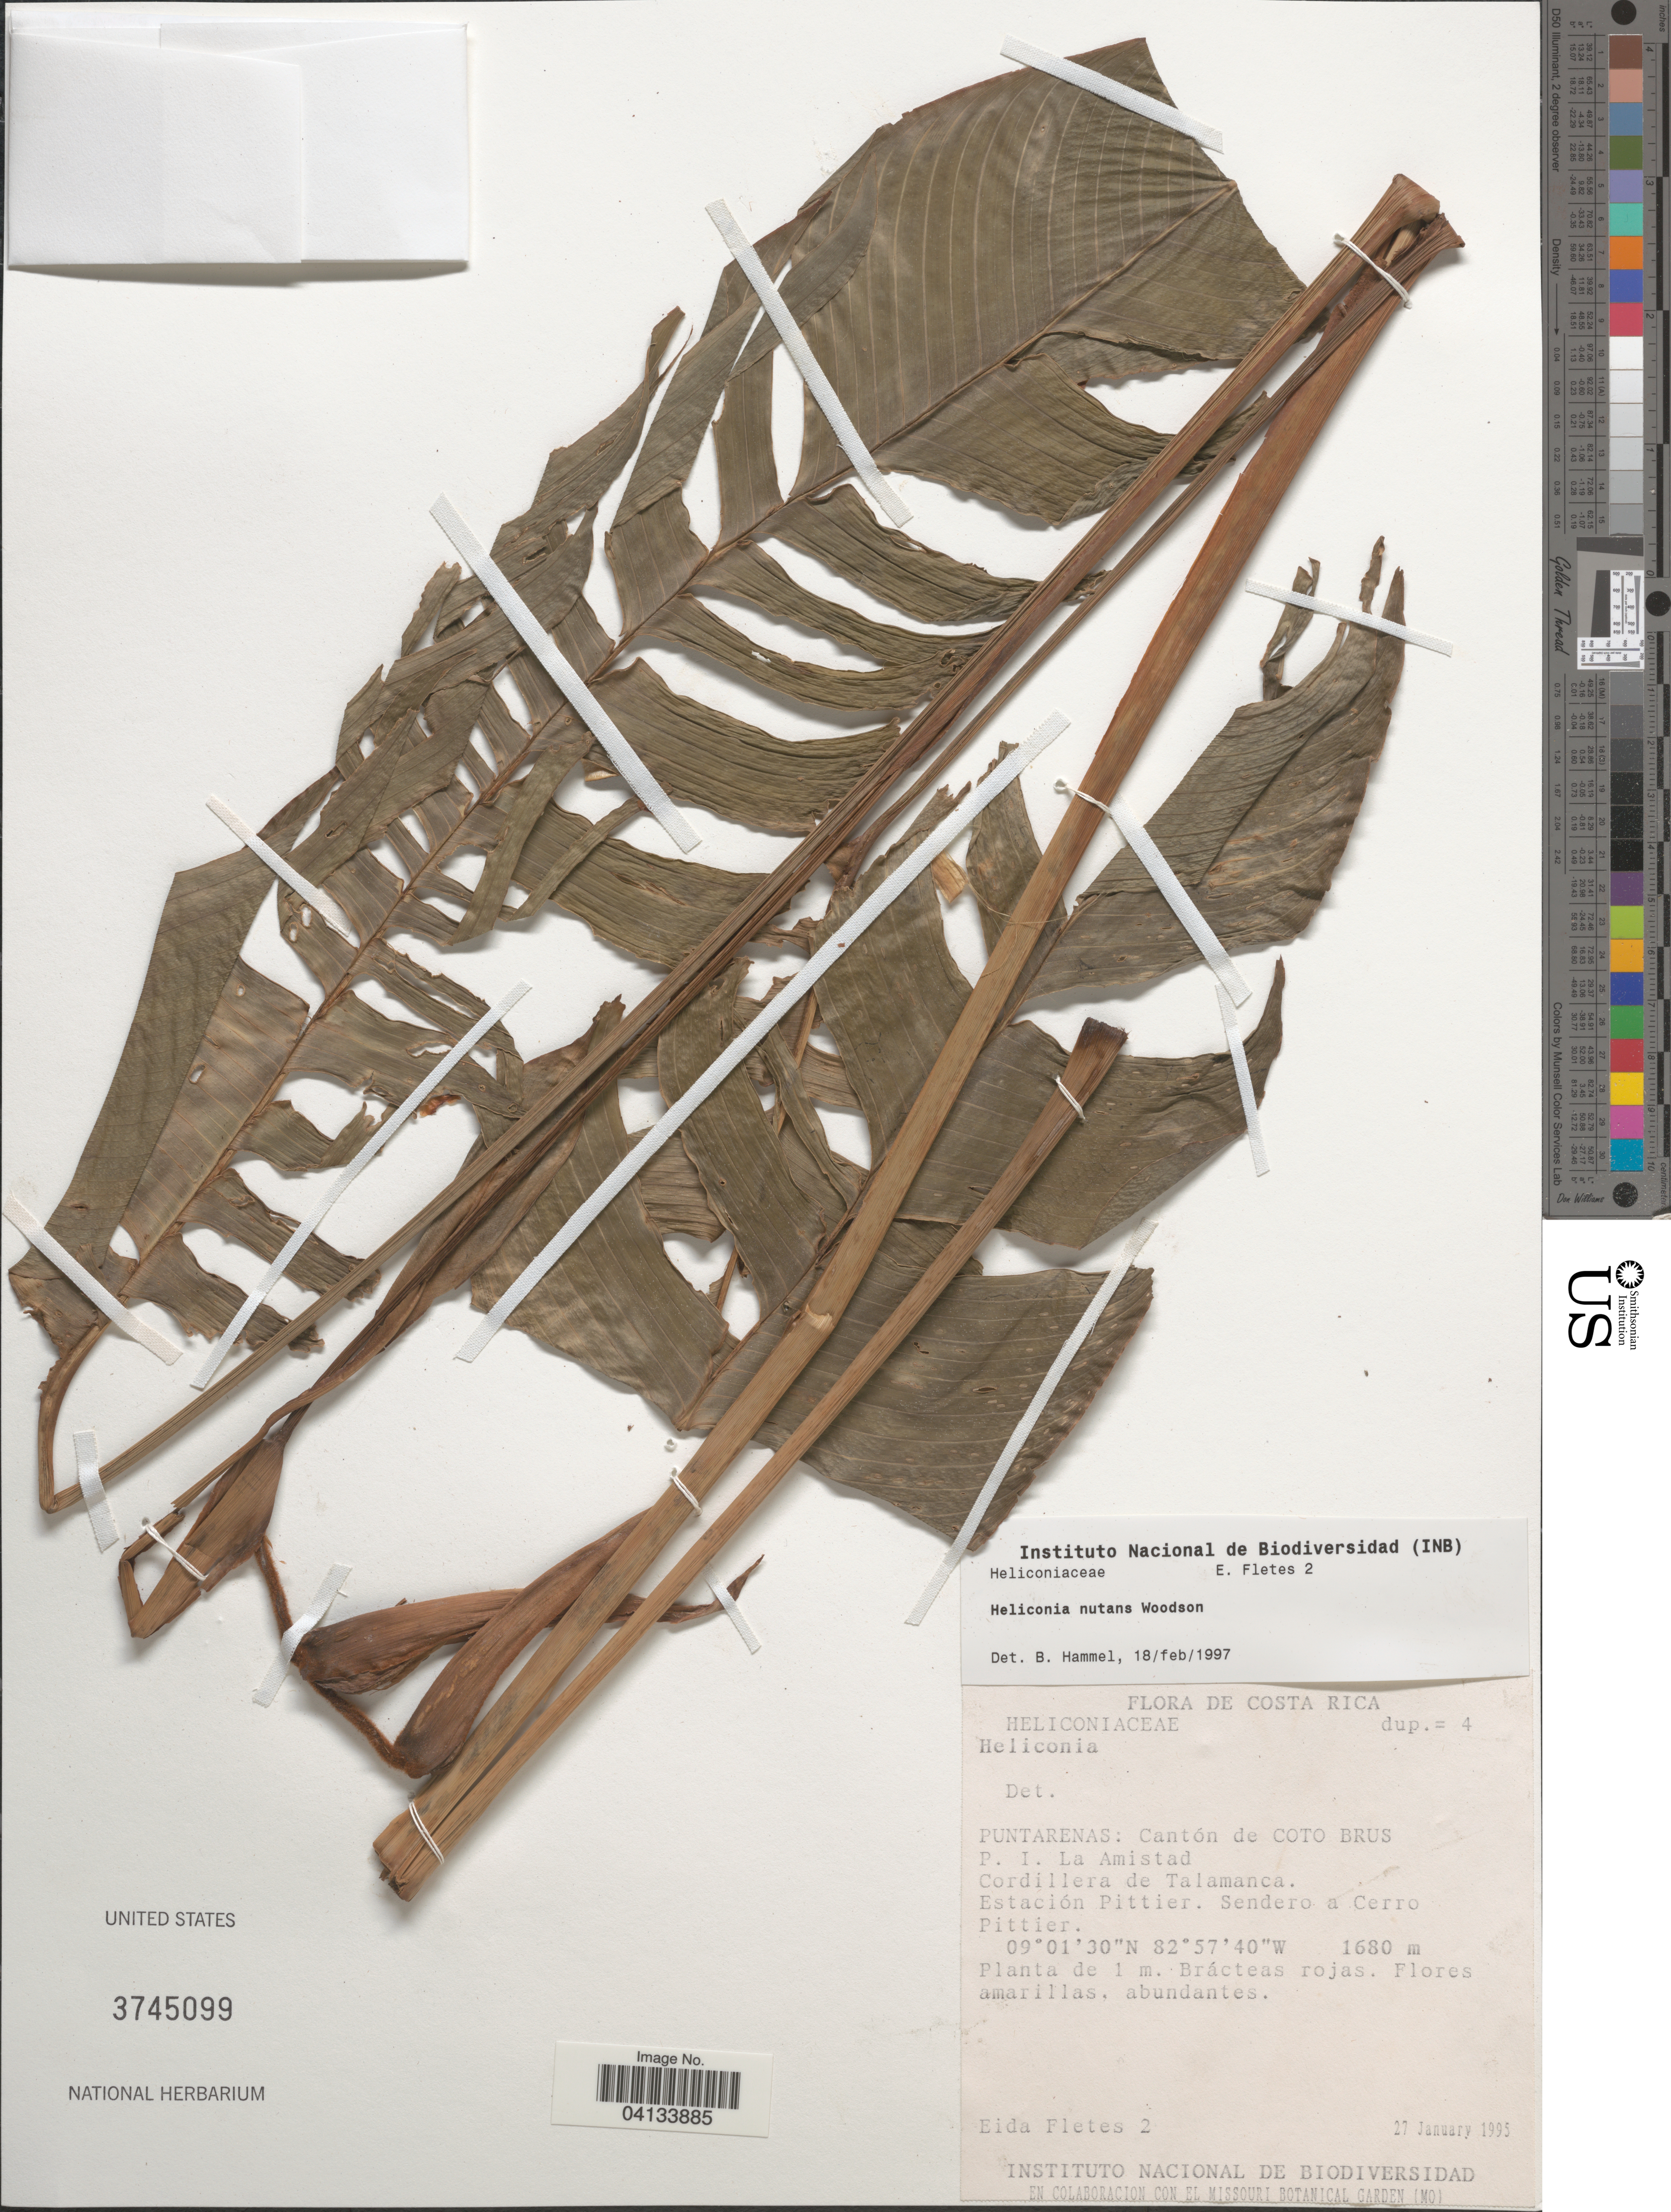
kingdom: Plantae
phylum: Tracheophyta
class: Liliopsida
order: Zingiberales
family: Heliconiaceae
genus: Heliconia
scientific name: Heliconia nutans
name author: Woodson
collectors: E. Fletes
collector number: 2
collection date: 1995-01-27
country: Costa Rica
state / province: Puntarenas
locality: Cantón de Coto Brus. P. I. La Amistad. Cordillera de Talamanca. Estación Pittier. Sendero a Cerro Pittier.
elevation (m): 1680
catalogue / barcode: US 3745099